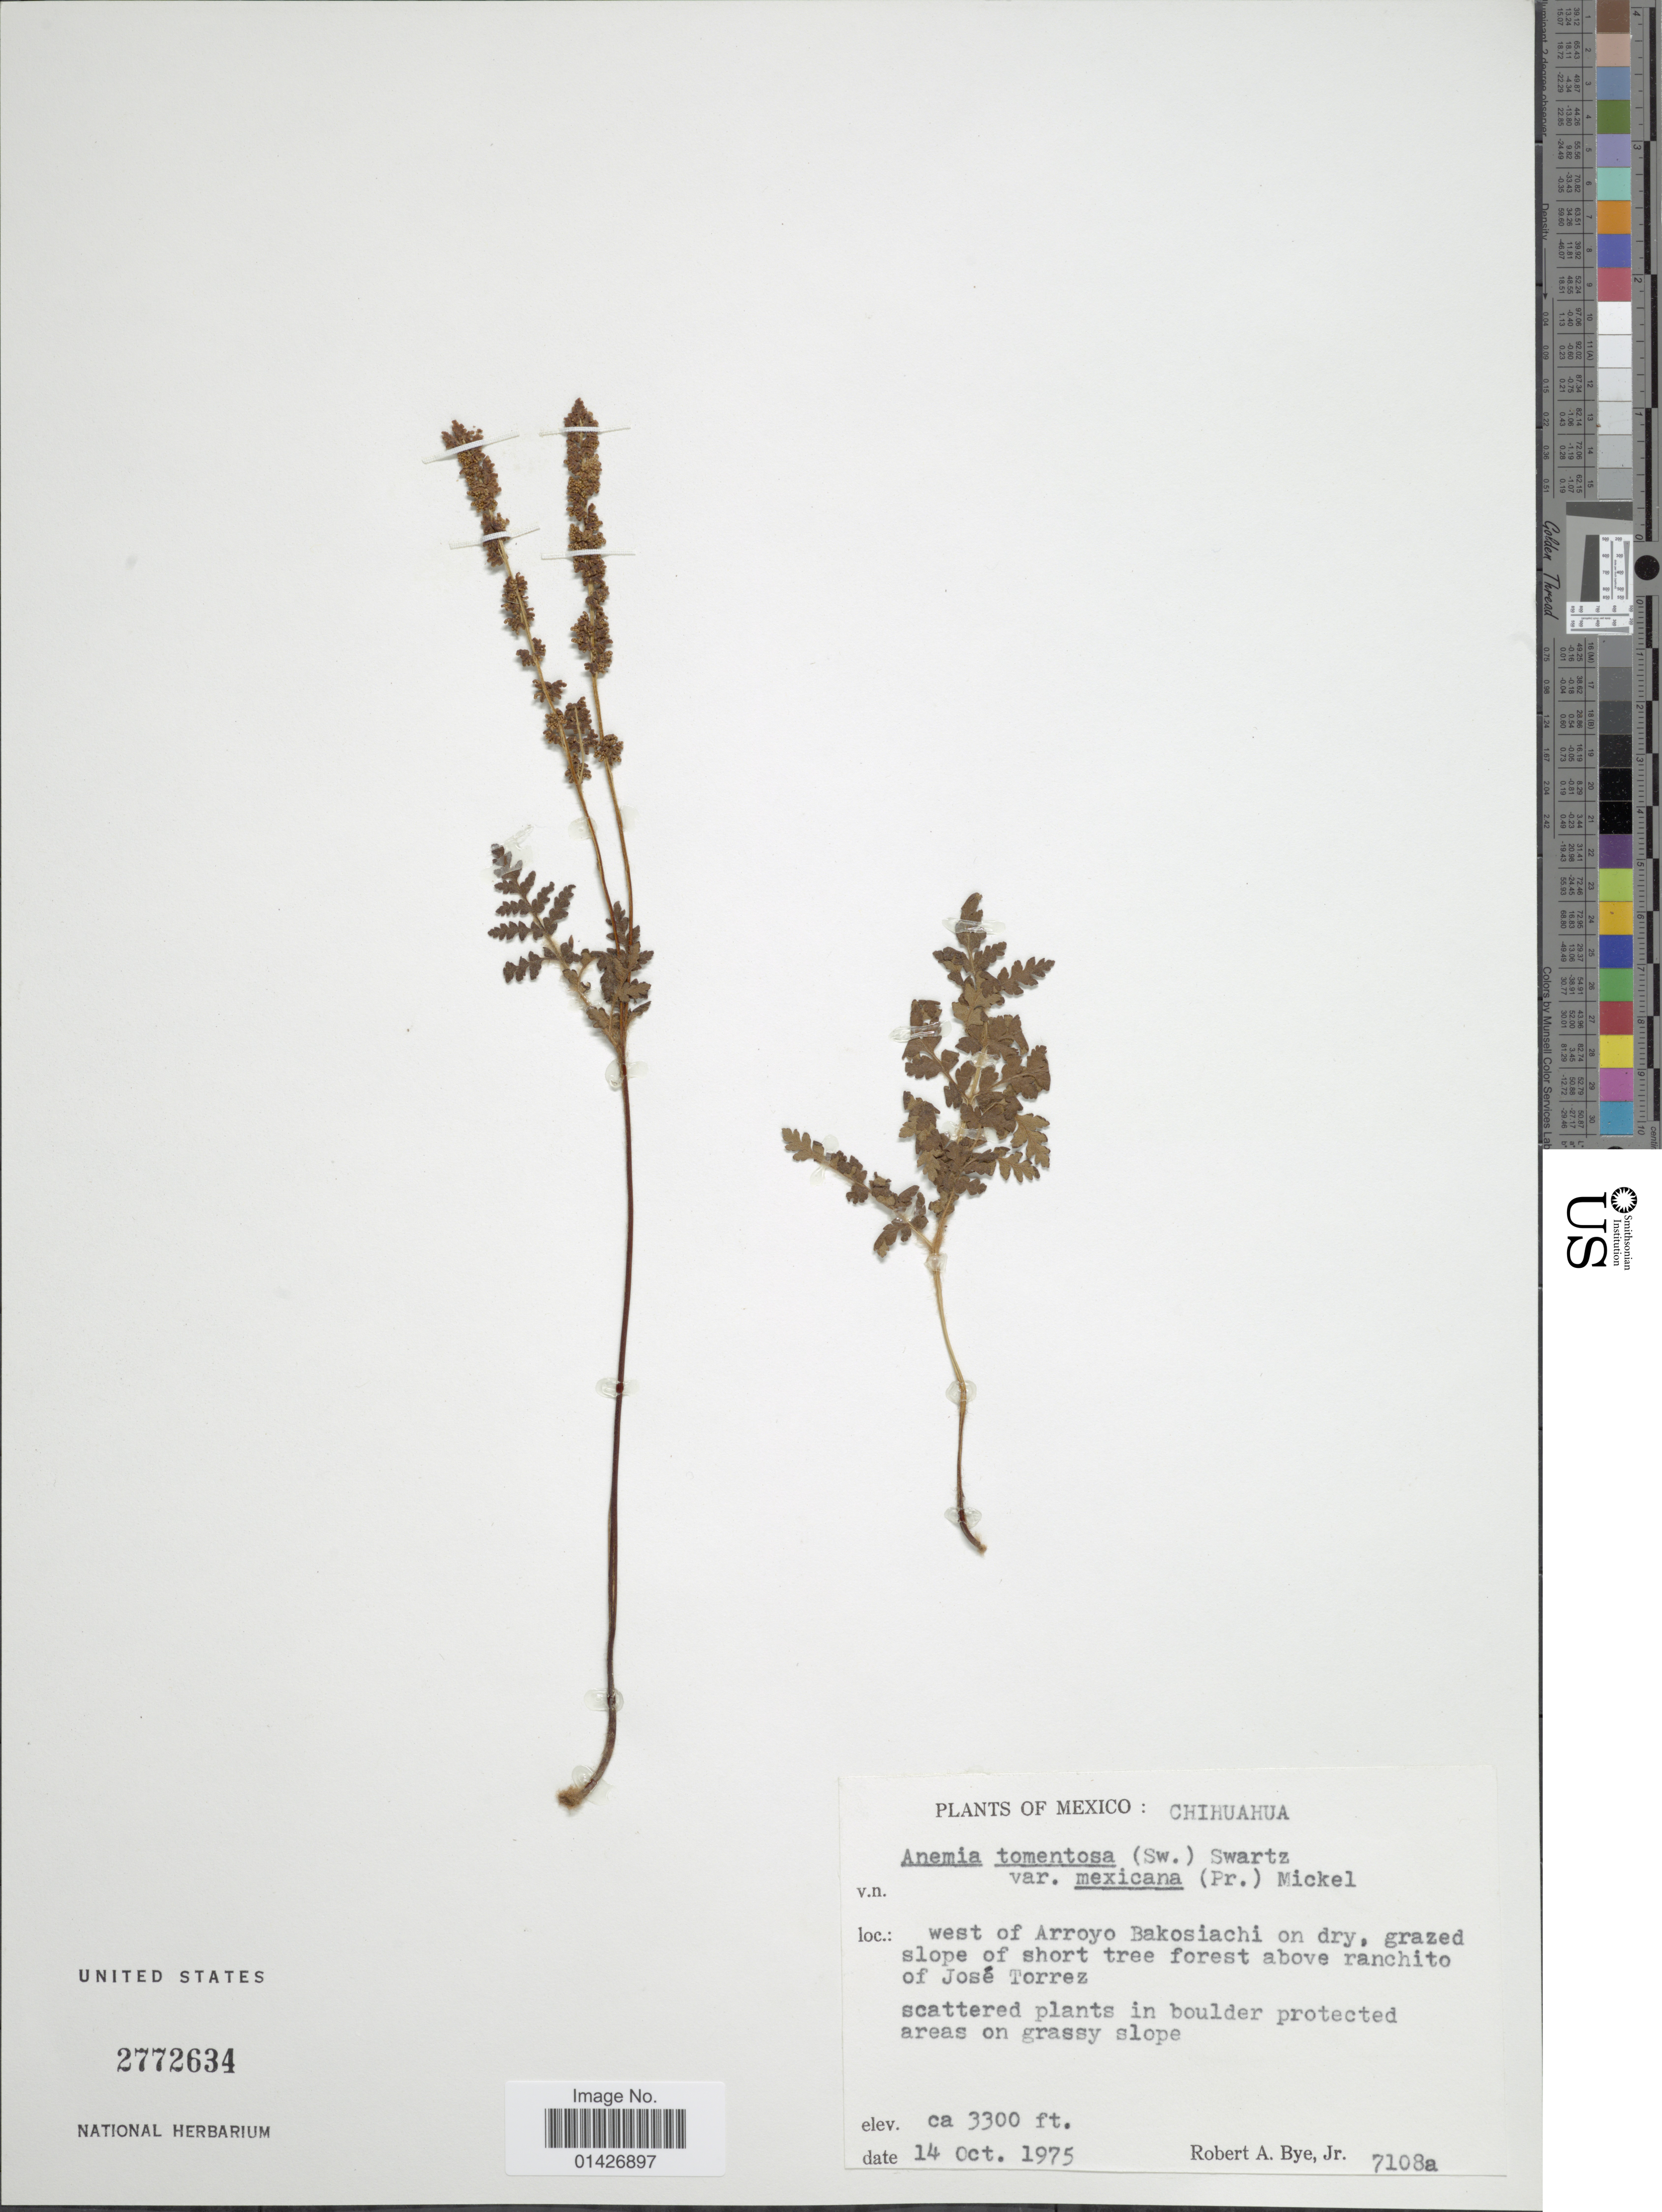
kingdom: Plantae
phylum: Tracheophyta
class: Polypodiopsida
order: Schizaeales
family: Anemiaceae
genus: Anemia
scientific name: Anemia tomentosa var. mexicana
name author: (C. Presl) Mickel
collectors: R. A. Bye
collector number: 7108a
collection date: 1975-10-14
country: Mexico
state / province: Chihuahua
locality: West of Arroyo Bakosiachi on dry, grazed slope of dhort tree forest above ranchito of José Torrez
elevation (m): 1006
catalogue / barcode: US 2772634